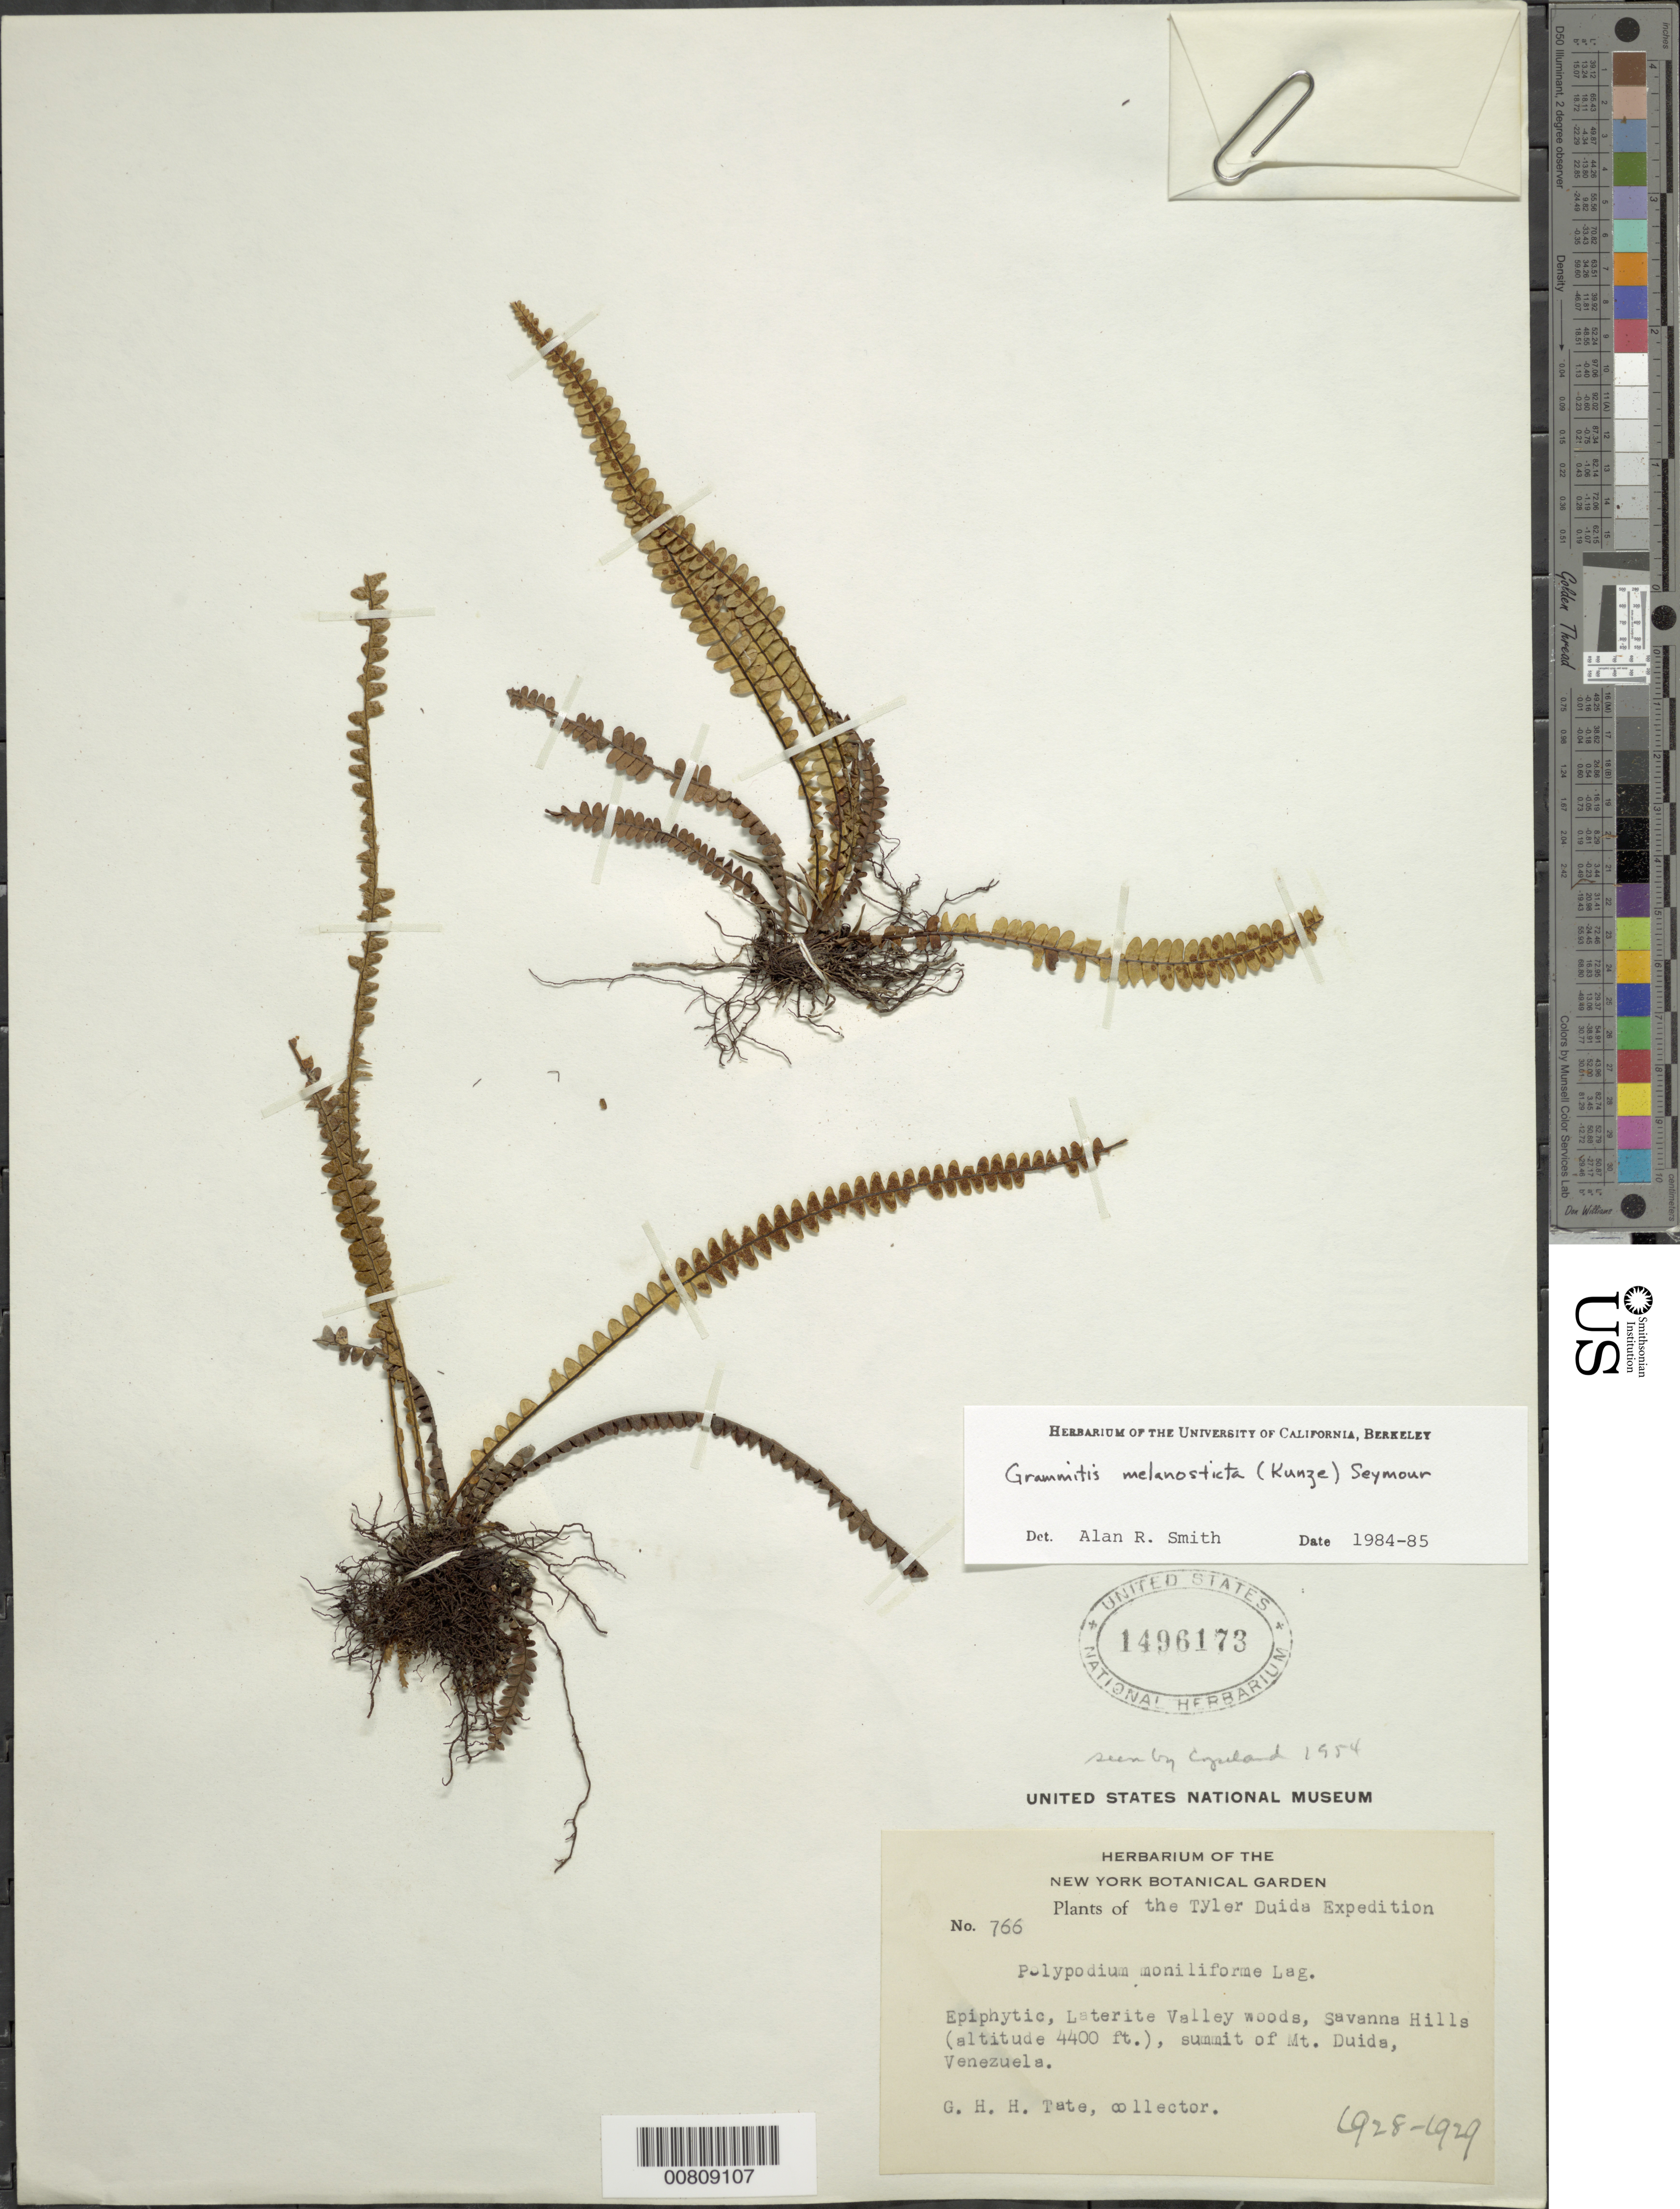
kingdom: Plantae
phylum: Tracheophyta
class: Polypodiopsida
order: Polypodiales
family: Polypodiaceae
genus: Melpomene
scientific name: Melpomene melanosticta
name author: (Kunze) A.R. Sm. & R.C. Moran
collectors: G. H. H.Tate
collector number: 766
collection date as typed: Aug-28 to Apr-29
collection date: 1928-08/1929-04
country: Venezuela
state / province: Amazonas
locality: Mount Duida, summit, savanna hills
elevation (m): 1341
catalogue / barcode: US 1496173